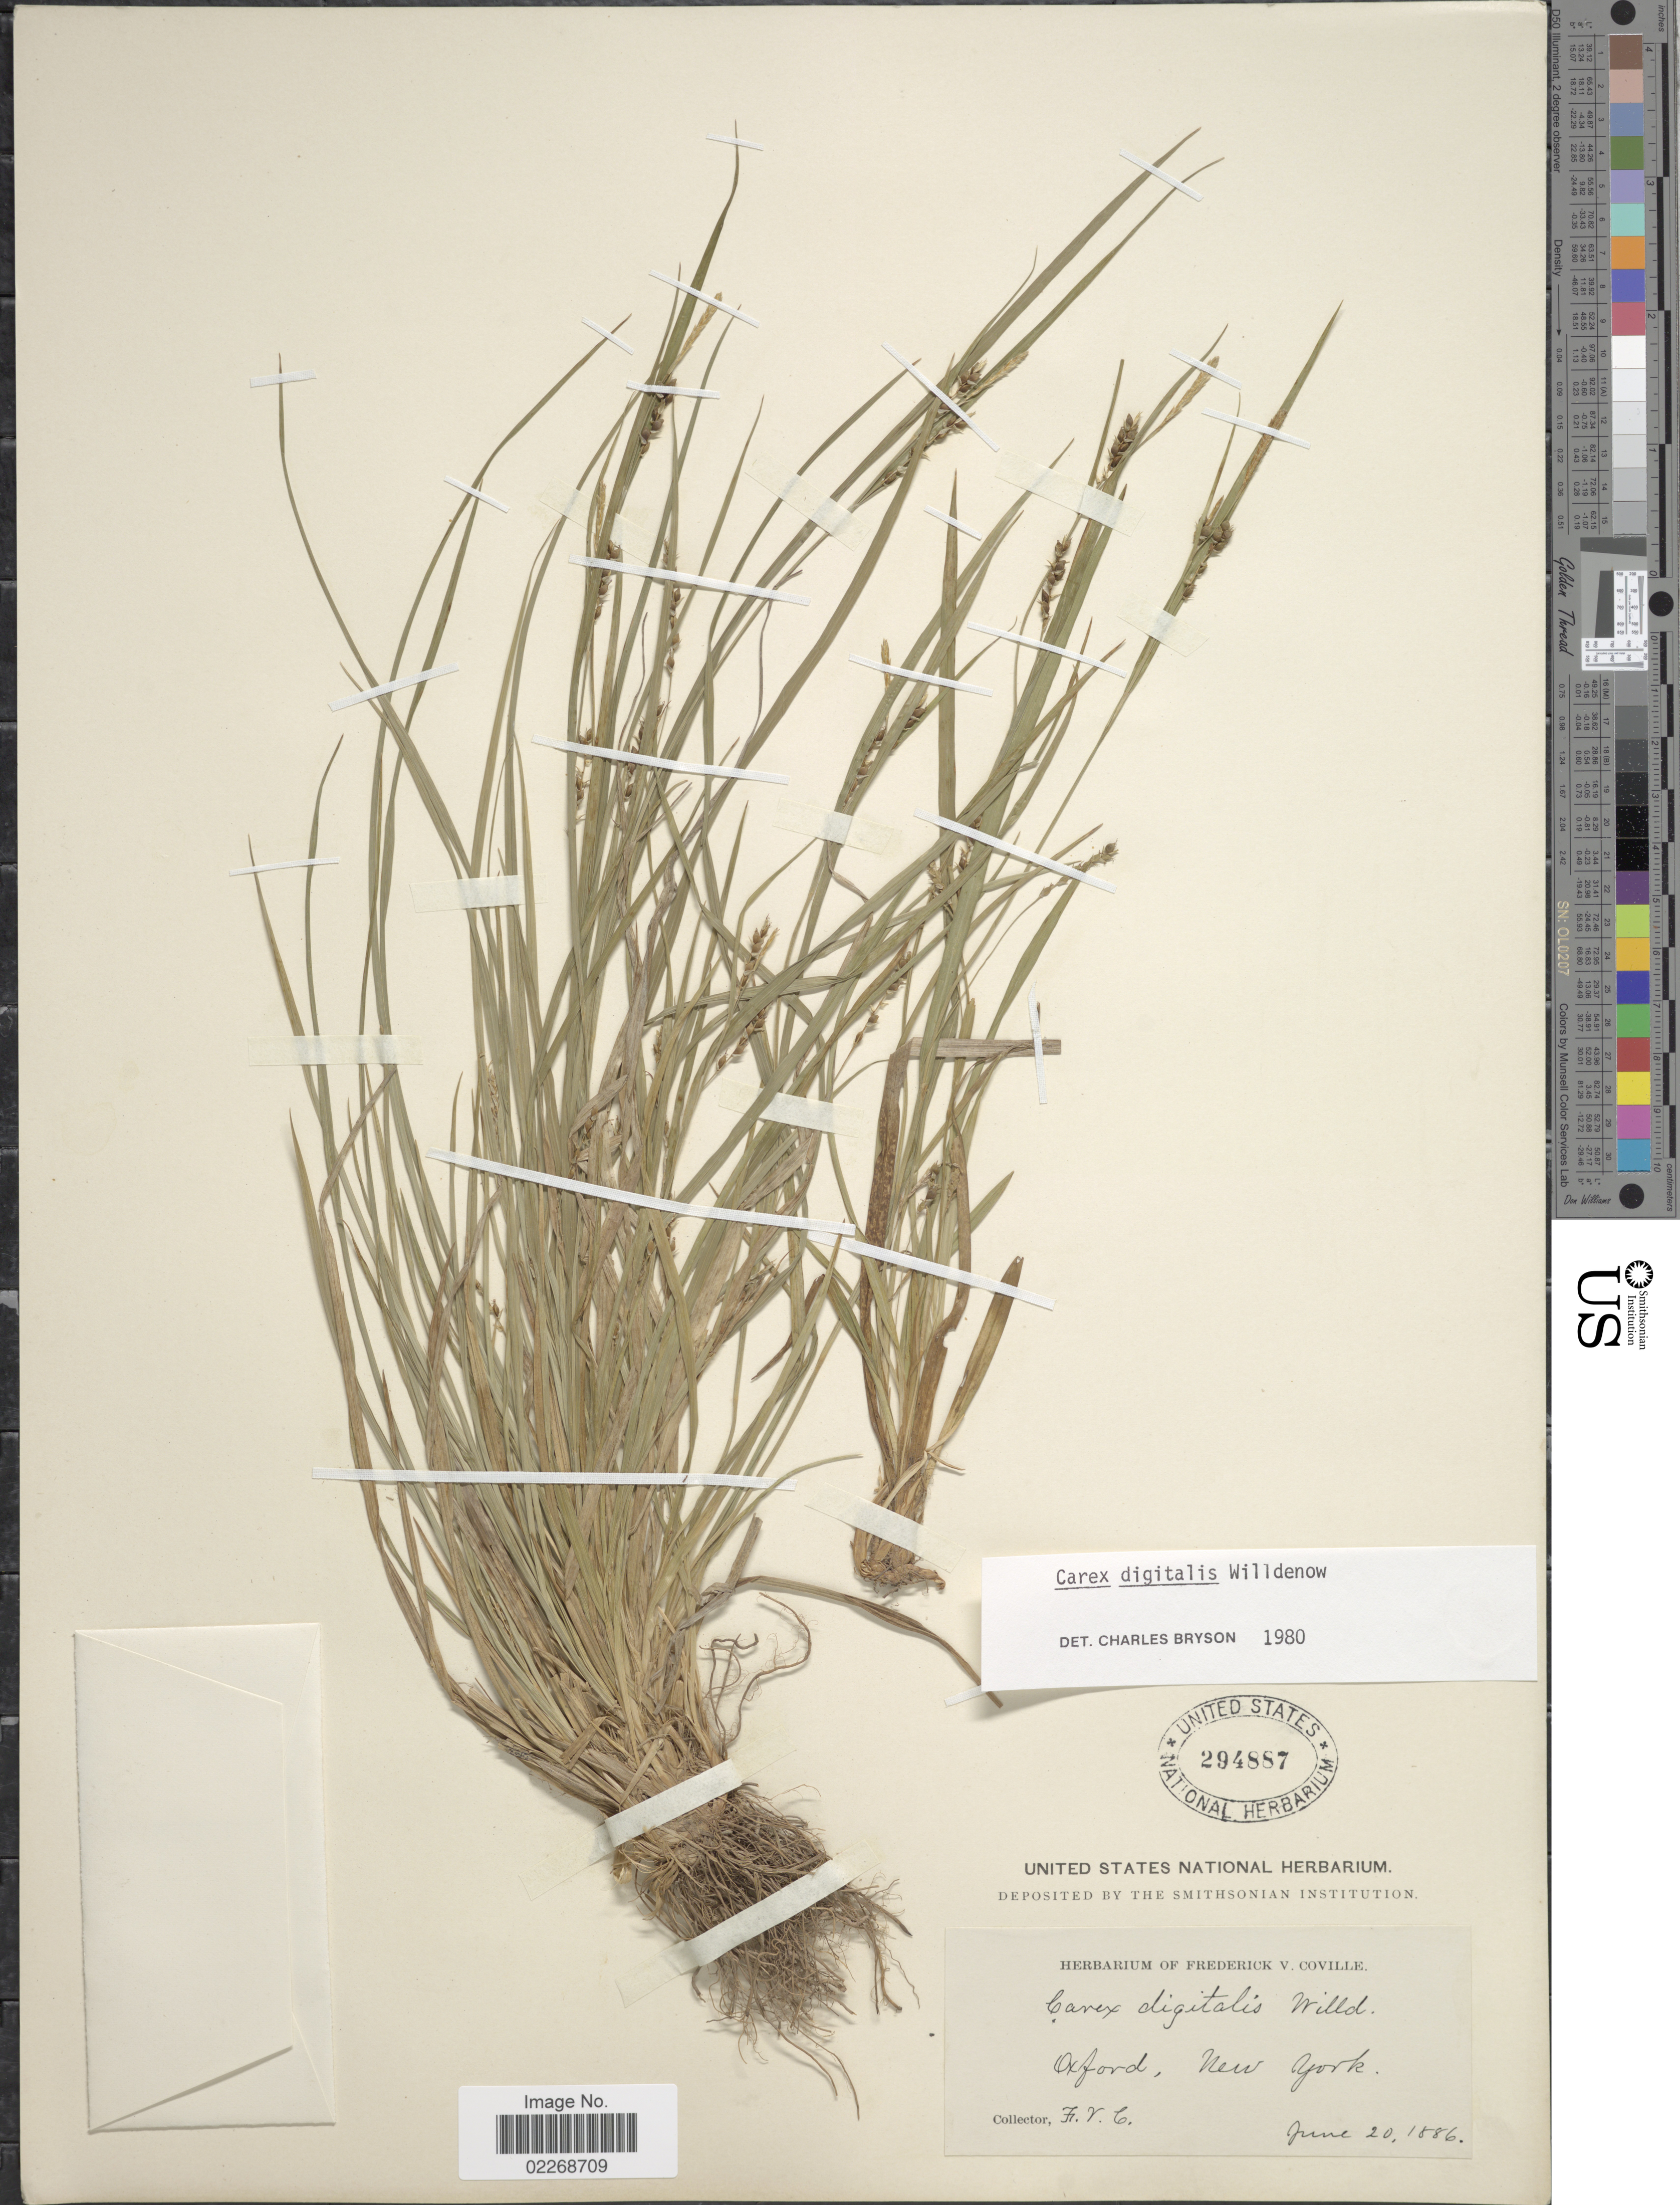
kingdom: Plantae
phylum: Tracheophyta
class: Liliopsida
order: Poales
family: Cyperaceae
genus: Carex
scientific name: Carex digitalis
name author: Willd.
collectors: F. V. Coville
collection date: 1886-06-20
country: United States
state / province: New York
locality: Oxford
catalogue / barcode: US 294887